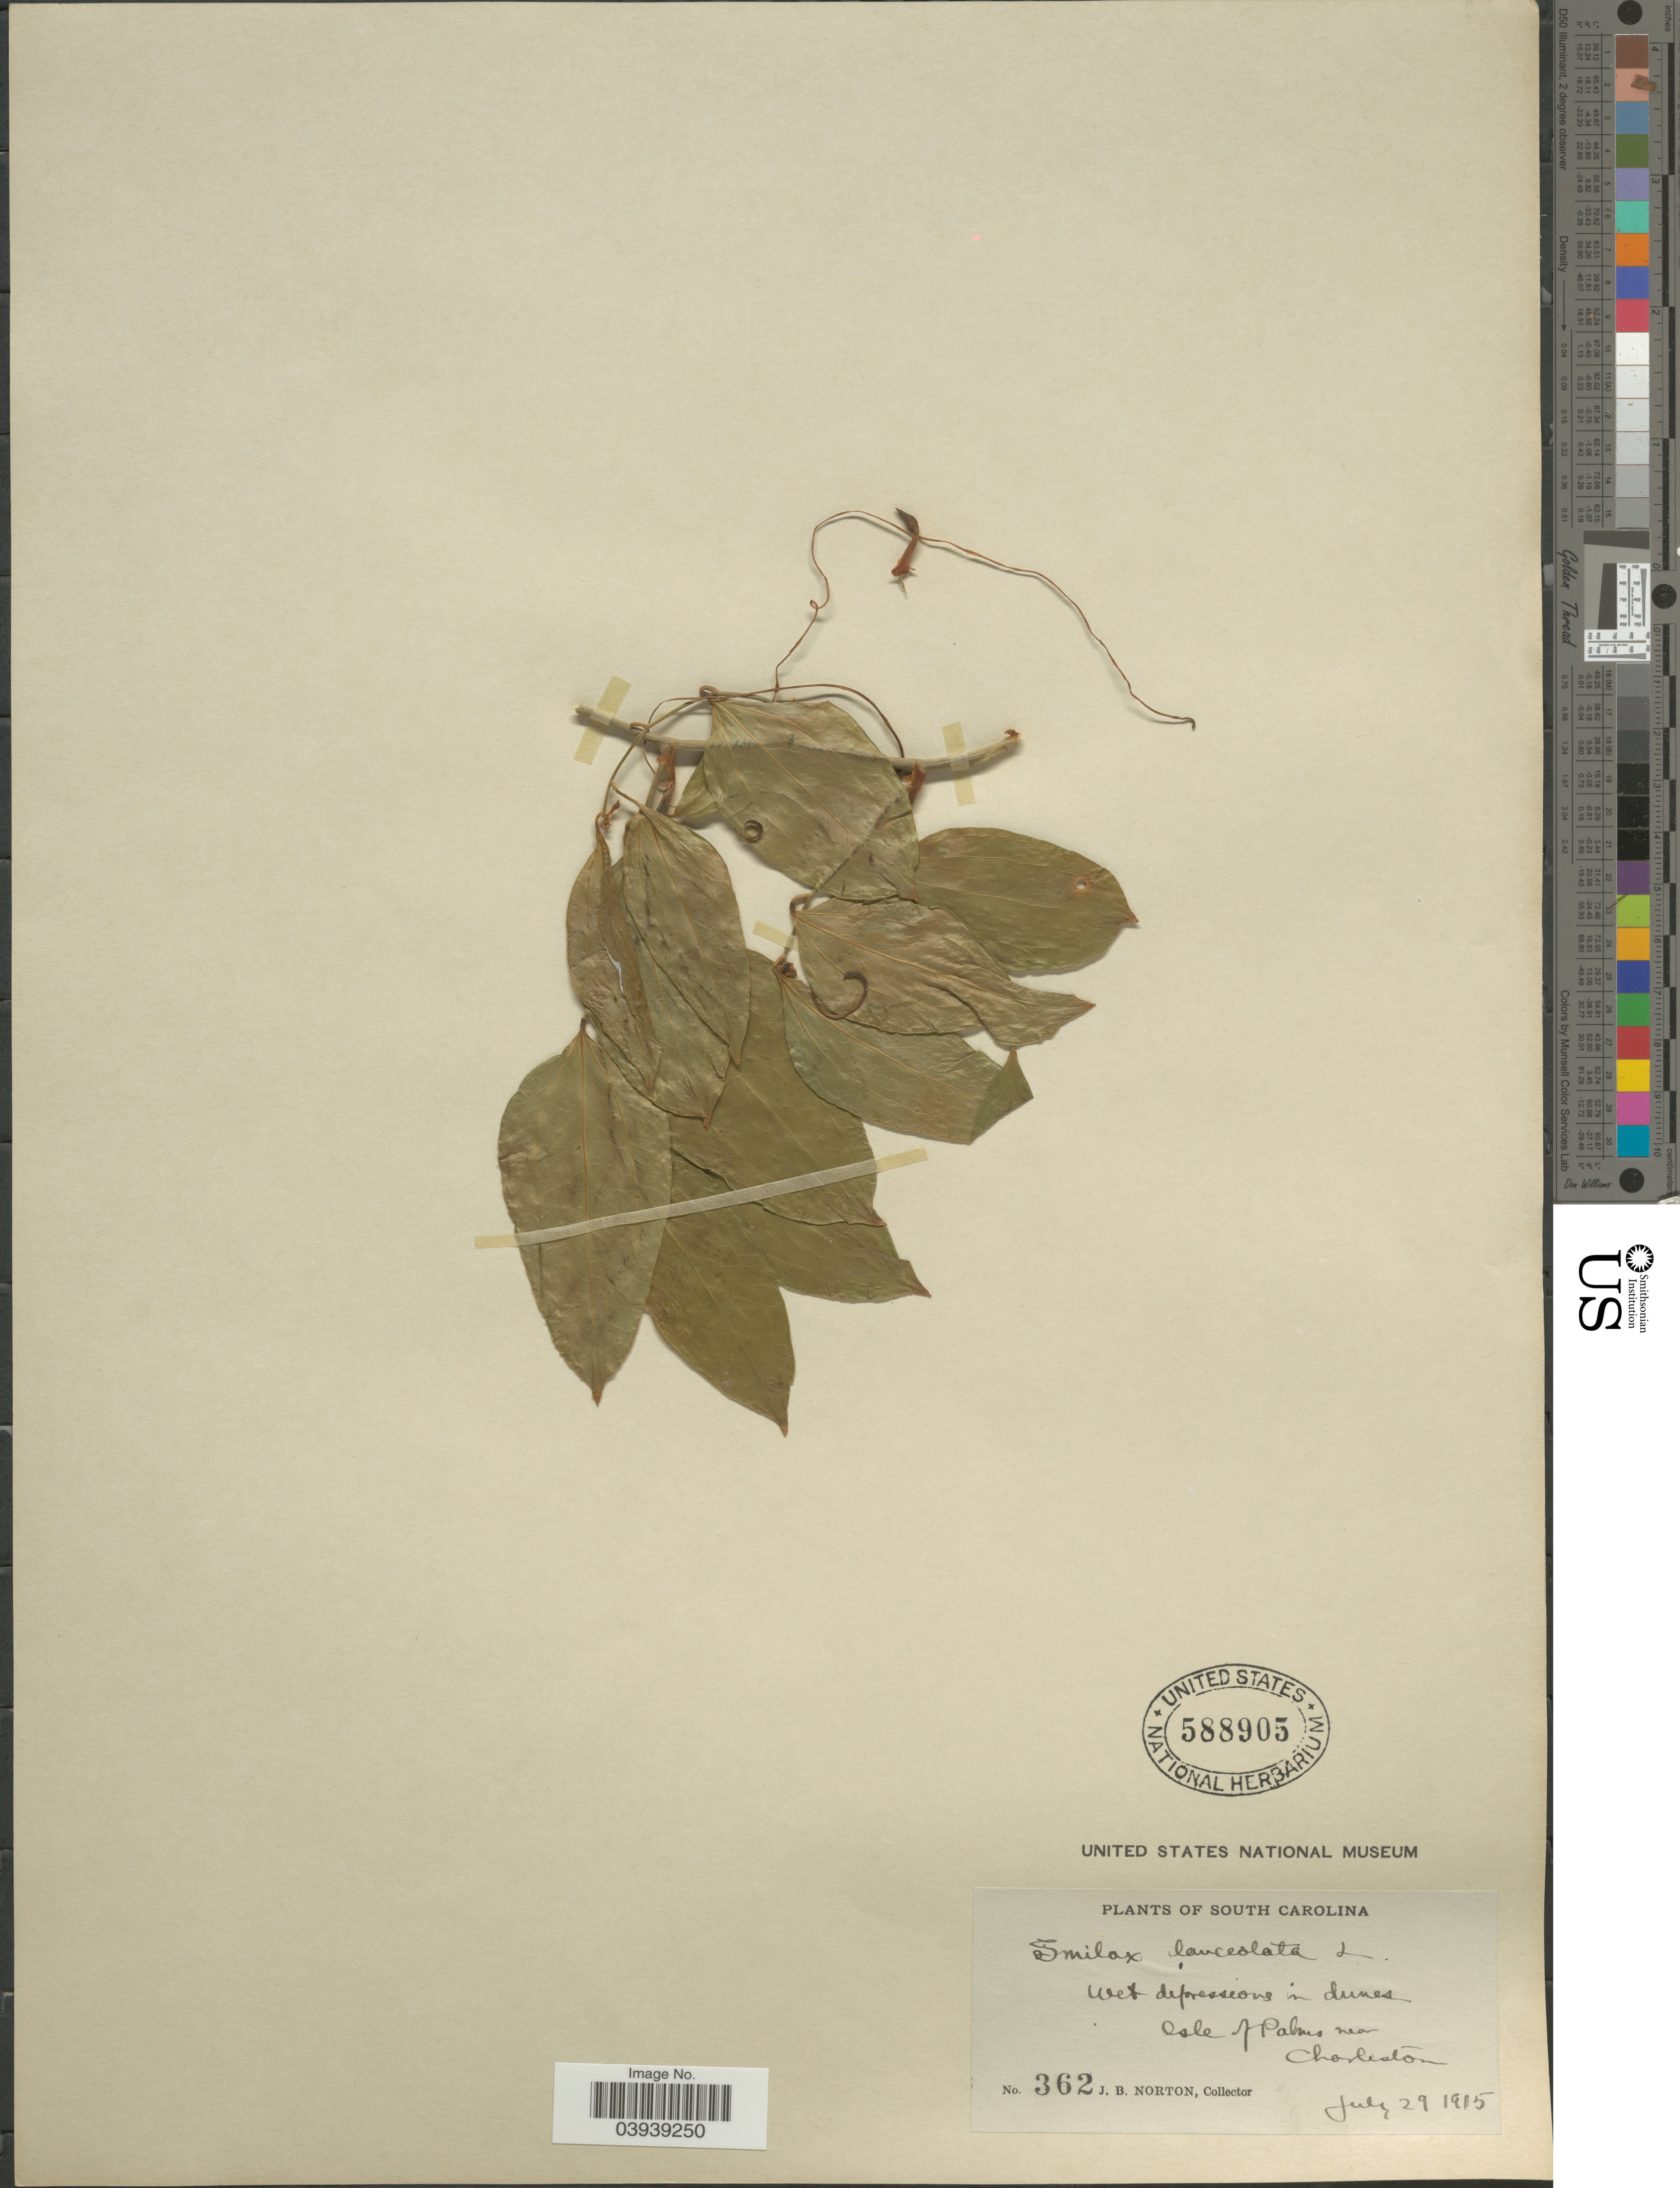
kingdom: Plantae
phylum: Tracheophyta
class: Liliopsida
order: Liliales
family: Smilacaceae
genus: Smilax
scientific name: Smilax smallii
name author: Morong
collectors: J. B. Norton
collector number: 362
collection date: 1915-07-29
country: United States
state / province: South Carolina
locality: Wet depressions in dunes. Isle of Palms near Charleston.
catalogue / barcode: US 588905